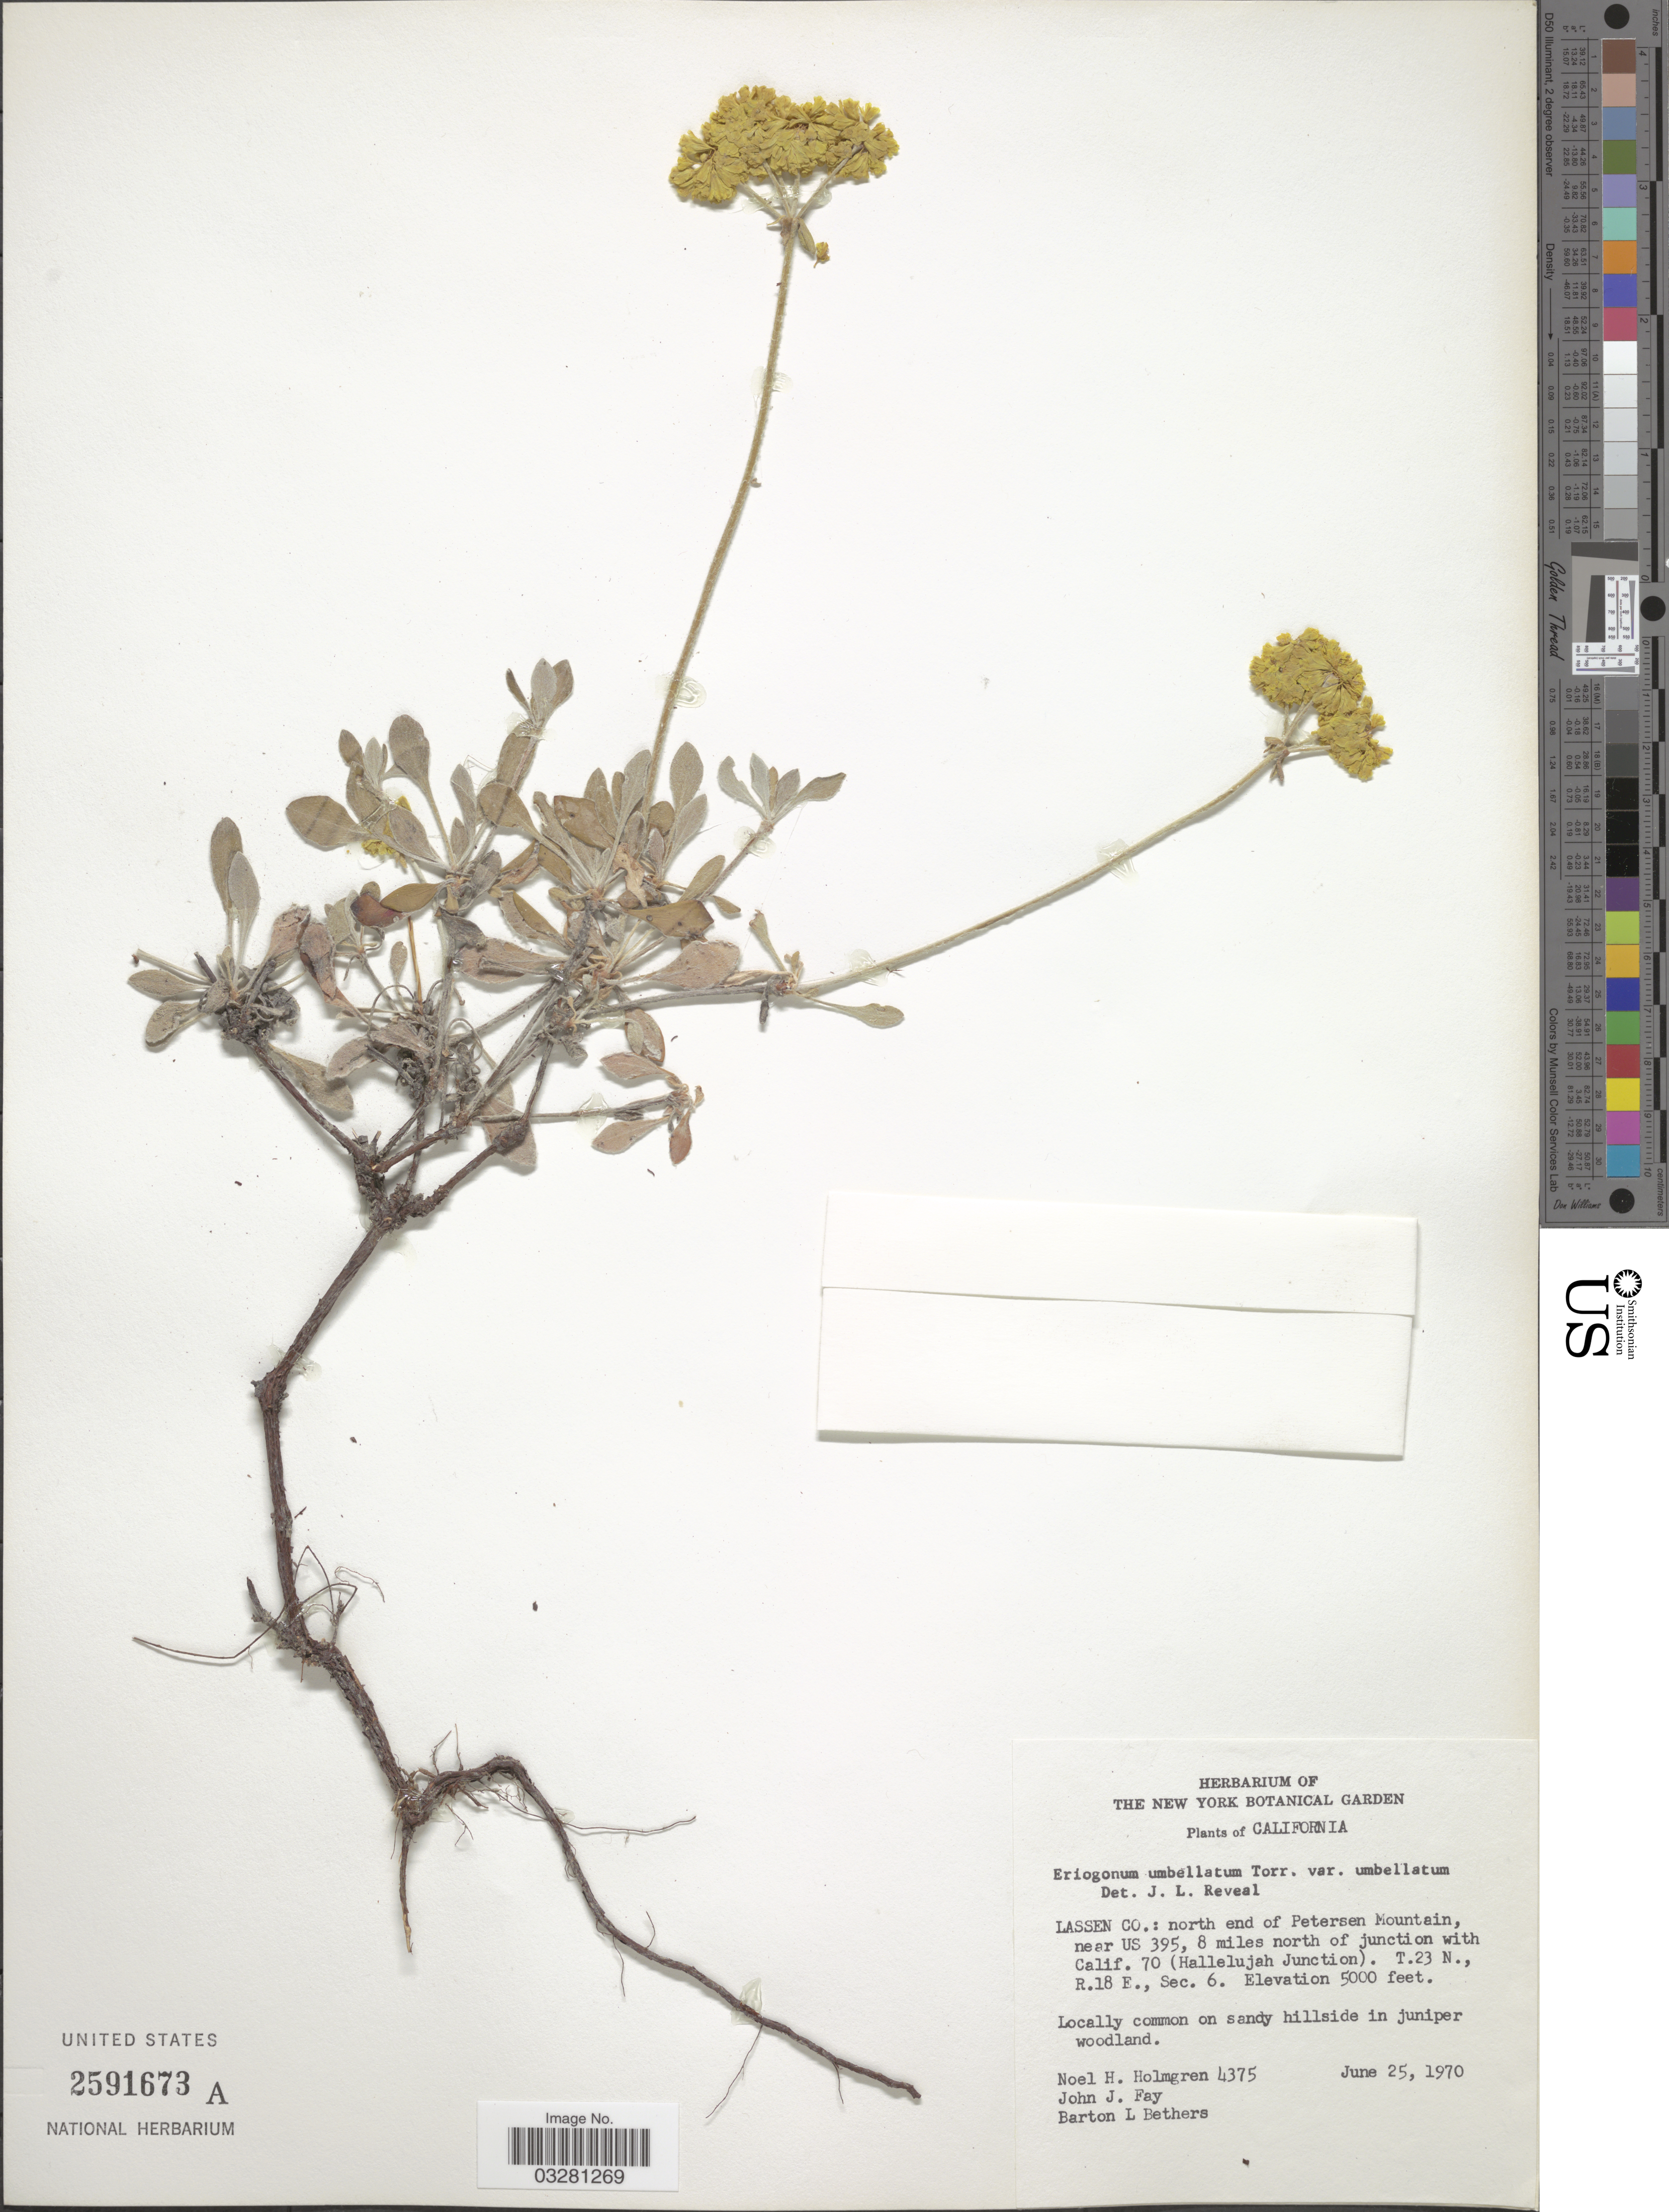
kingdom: Plantae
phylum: Tracheophyta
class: Magnoliopsida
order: Caryophyllales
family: Polygonaceae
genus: Eriogonum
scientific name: Eriogonum umbellatum var. umbellatum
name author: Torr.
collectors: N. H. Holmgren, J. Fay & B. Bethers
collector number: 4375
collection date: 1970-06-25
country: United States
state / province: California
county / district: Lassen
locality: Lassen Co.: north end of Petersen Mountain, near US 395, 8 miles north of junction with Calif. 70 (Hallelujah Junction). T.23N., R.18E., Sec.6.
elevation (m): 1524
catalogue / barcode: US 2591673A